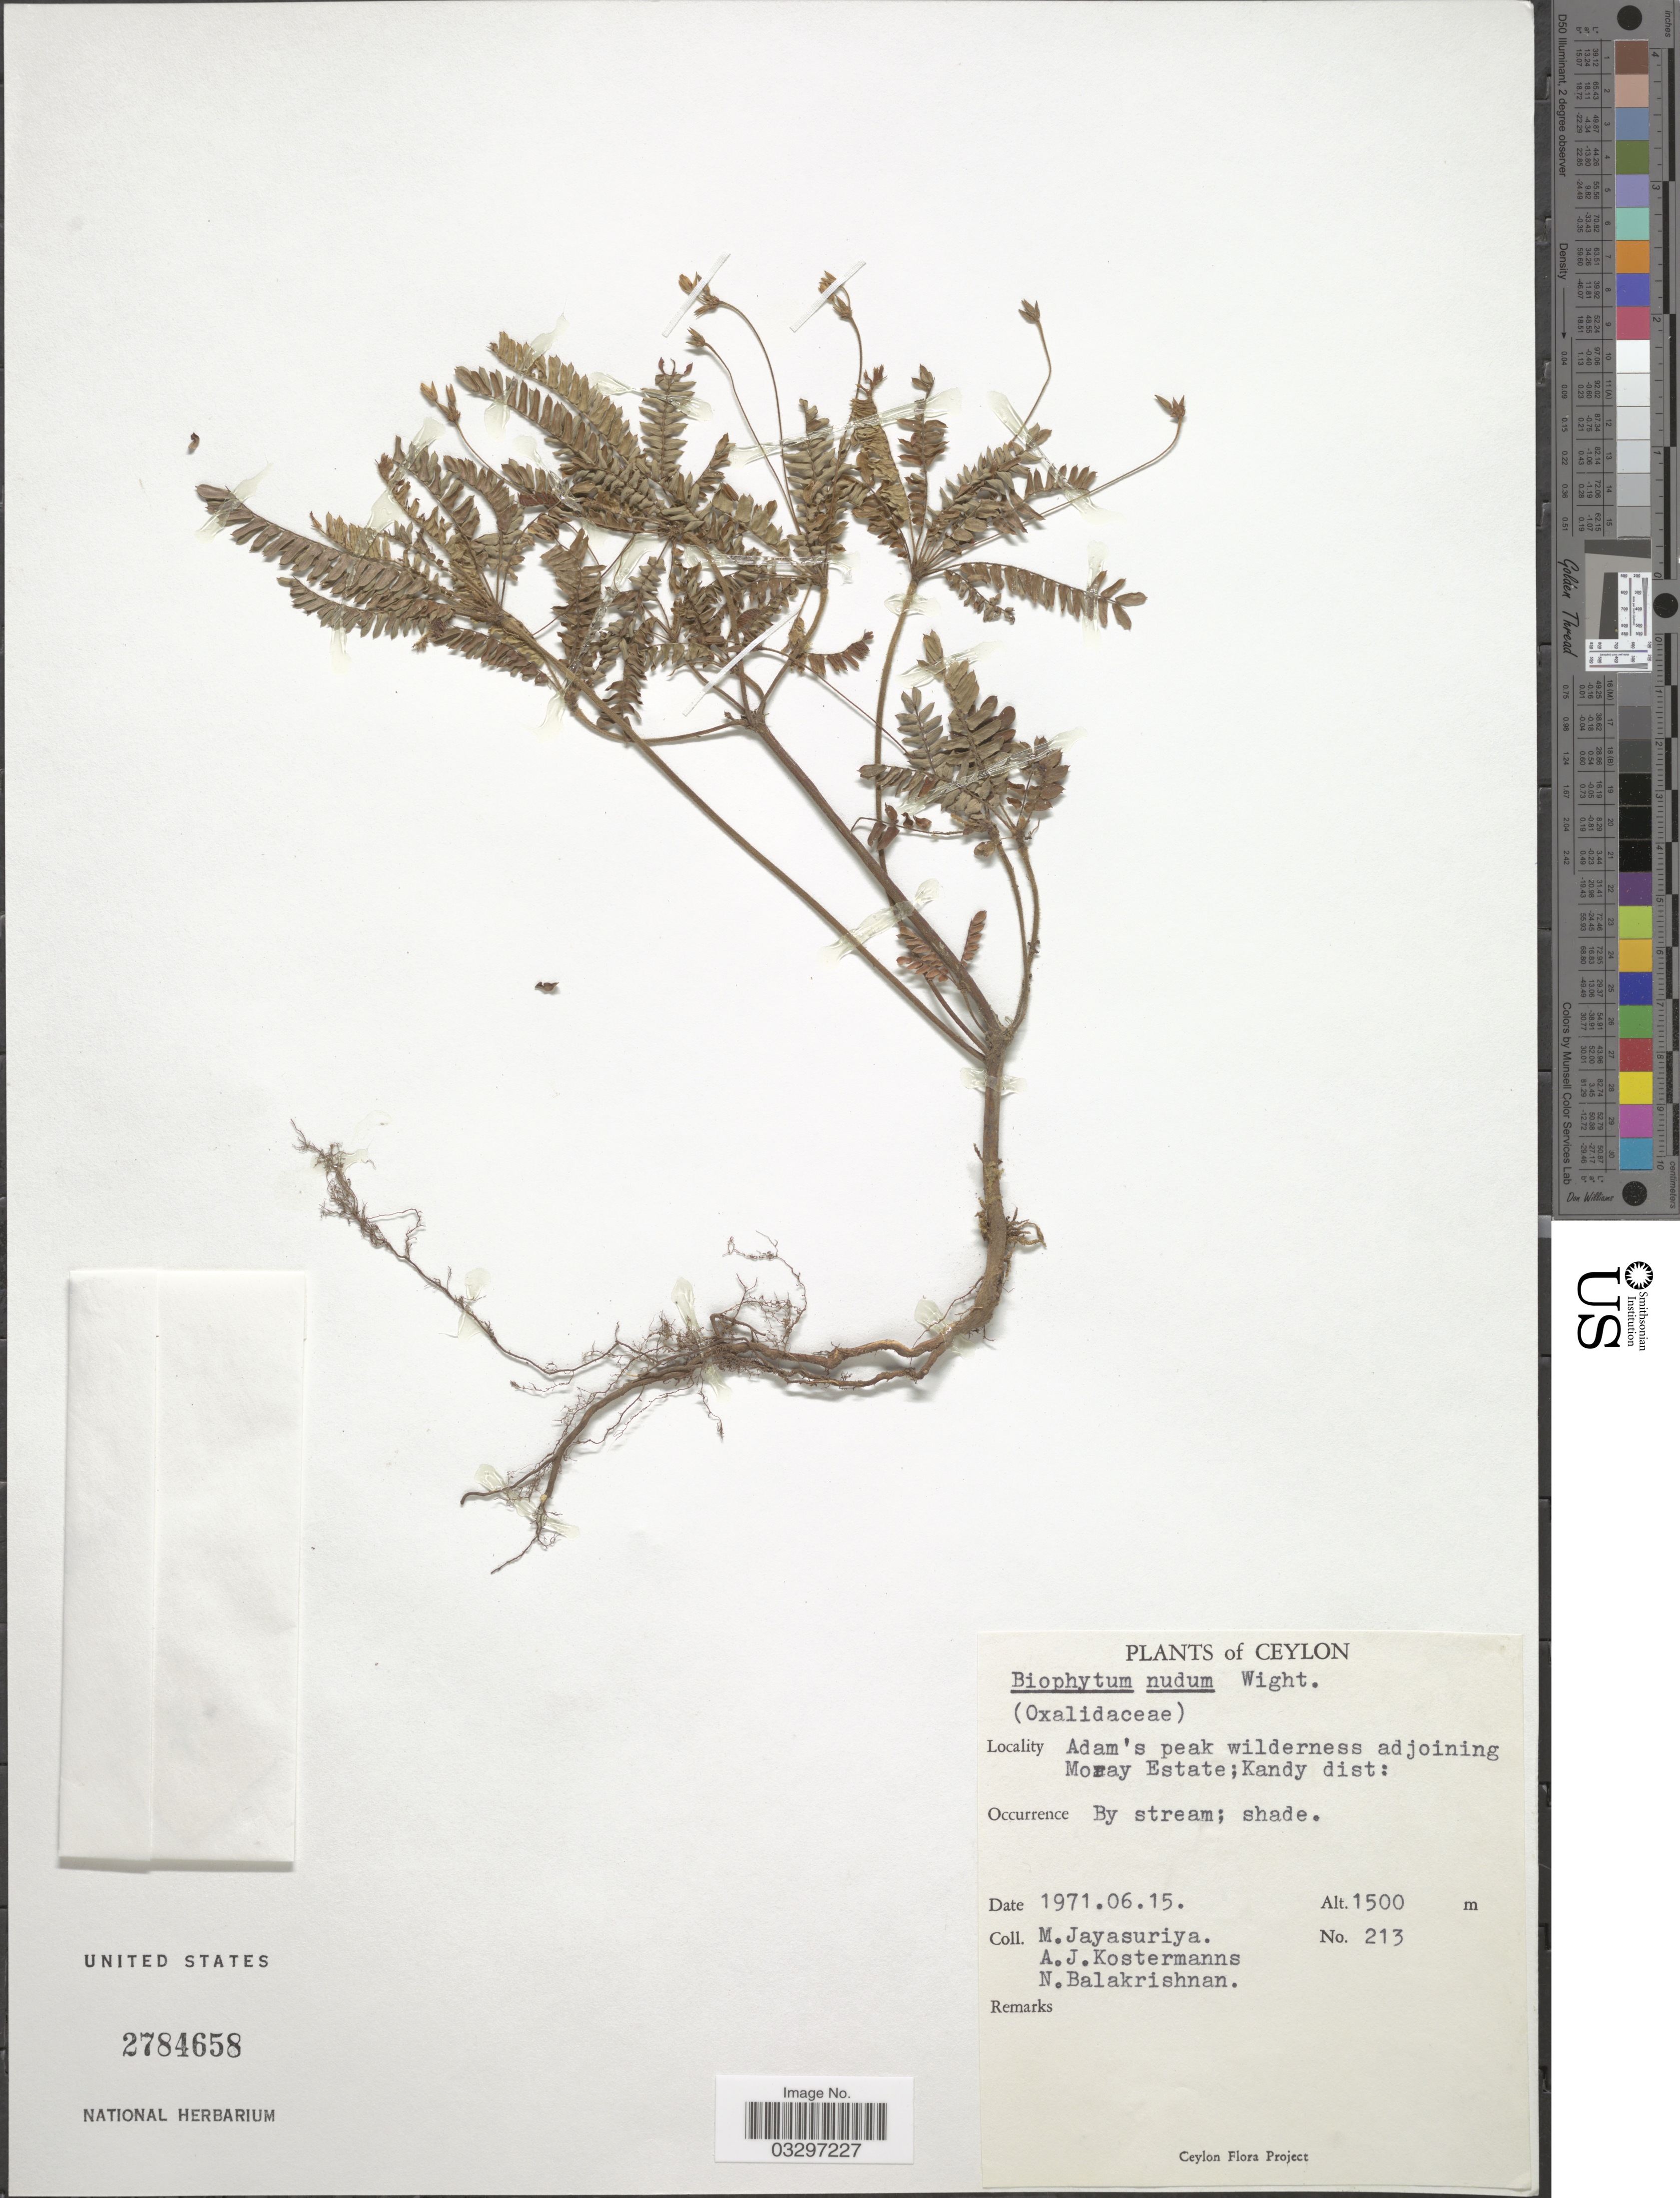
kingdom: Plantae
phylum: Tracheophyta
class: Magnoliopsida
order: Oxalidales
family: Oxalidaceae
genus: Biophytum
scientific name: Biophytum nudum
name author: (Arn.) Wight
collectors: M. Jayasuriya, A. Kostermanns & N. Balakrishnan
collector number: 213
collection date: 1971-06-15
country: Sri Lanka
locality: Ceylon. Adam's peak wilderness adjoining Moray Estate; Kandy dist.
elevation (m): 1500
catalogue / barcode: US 2784658